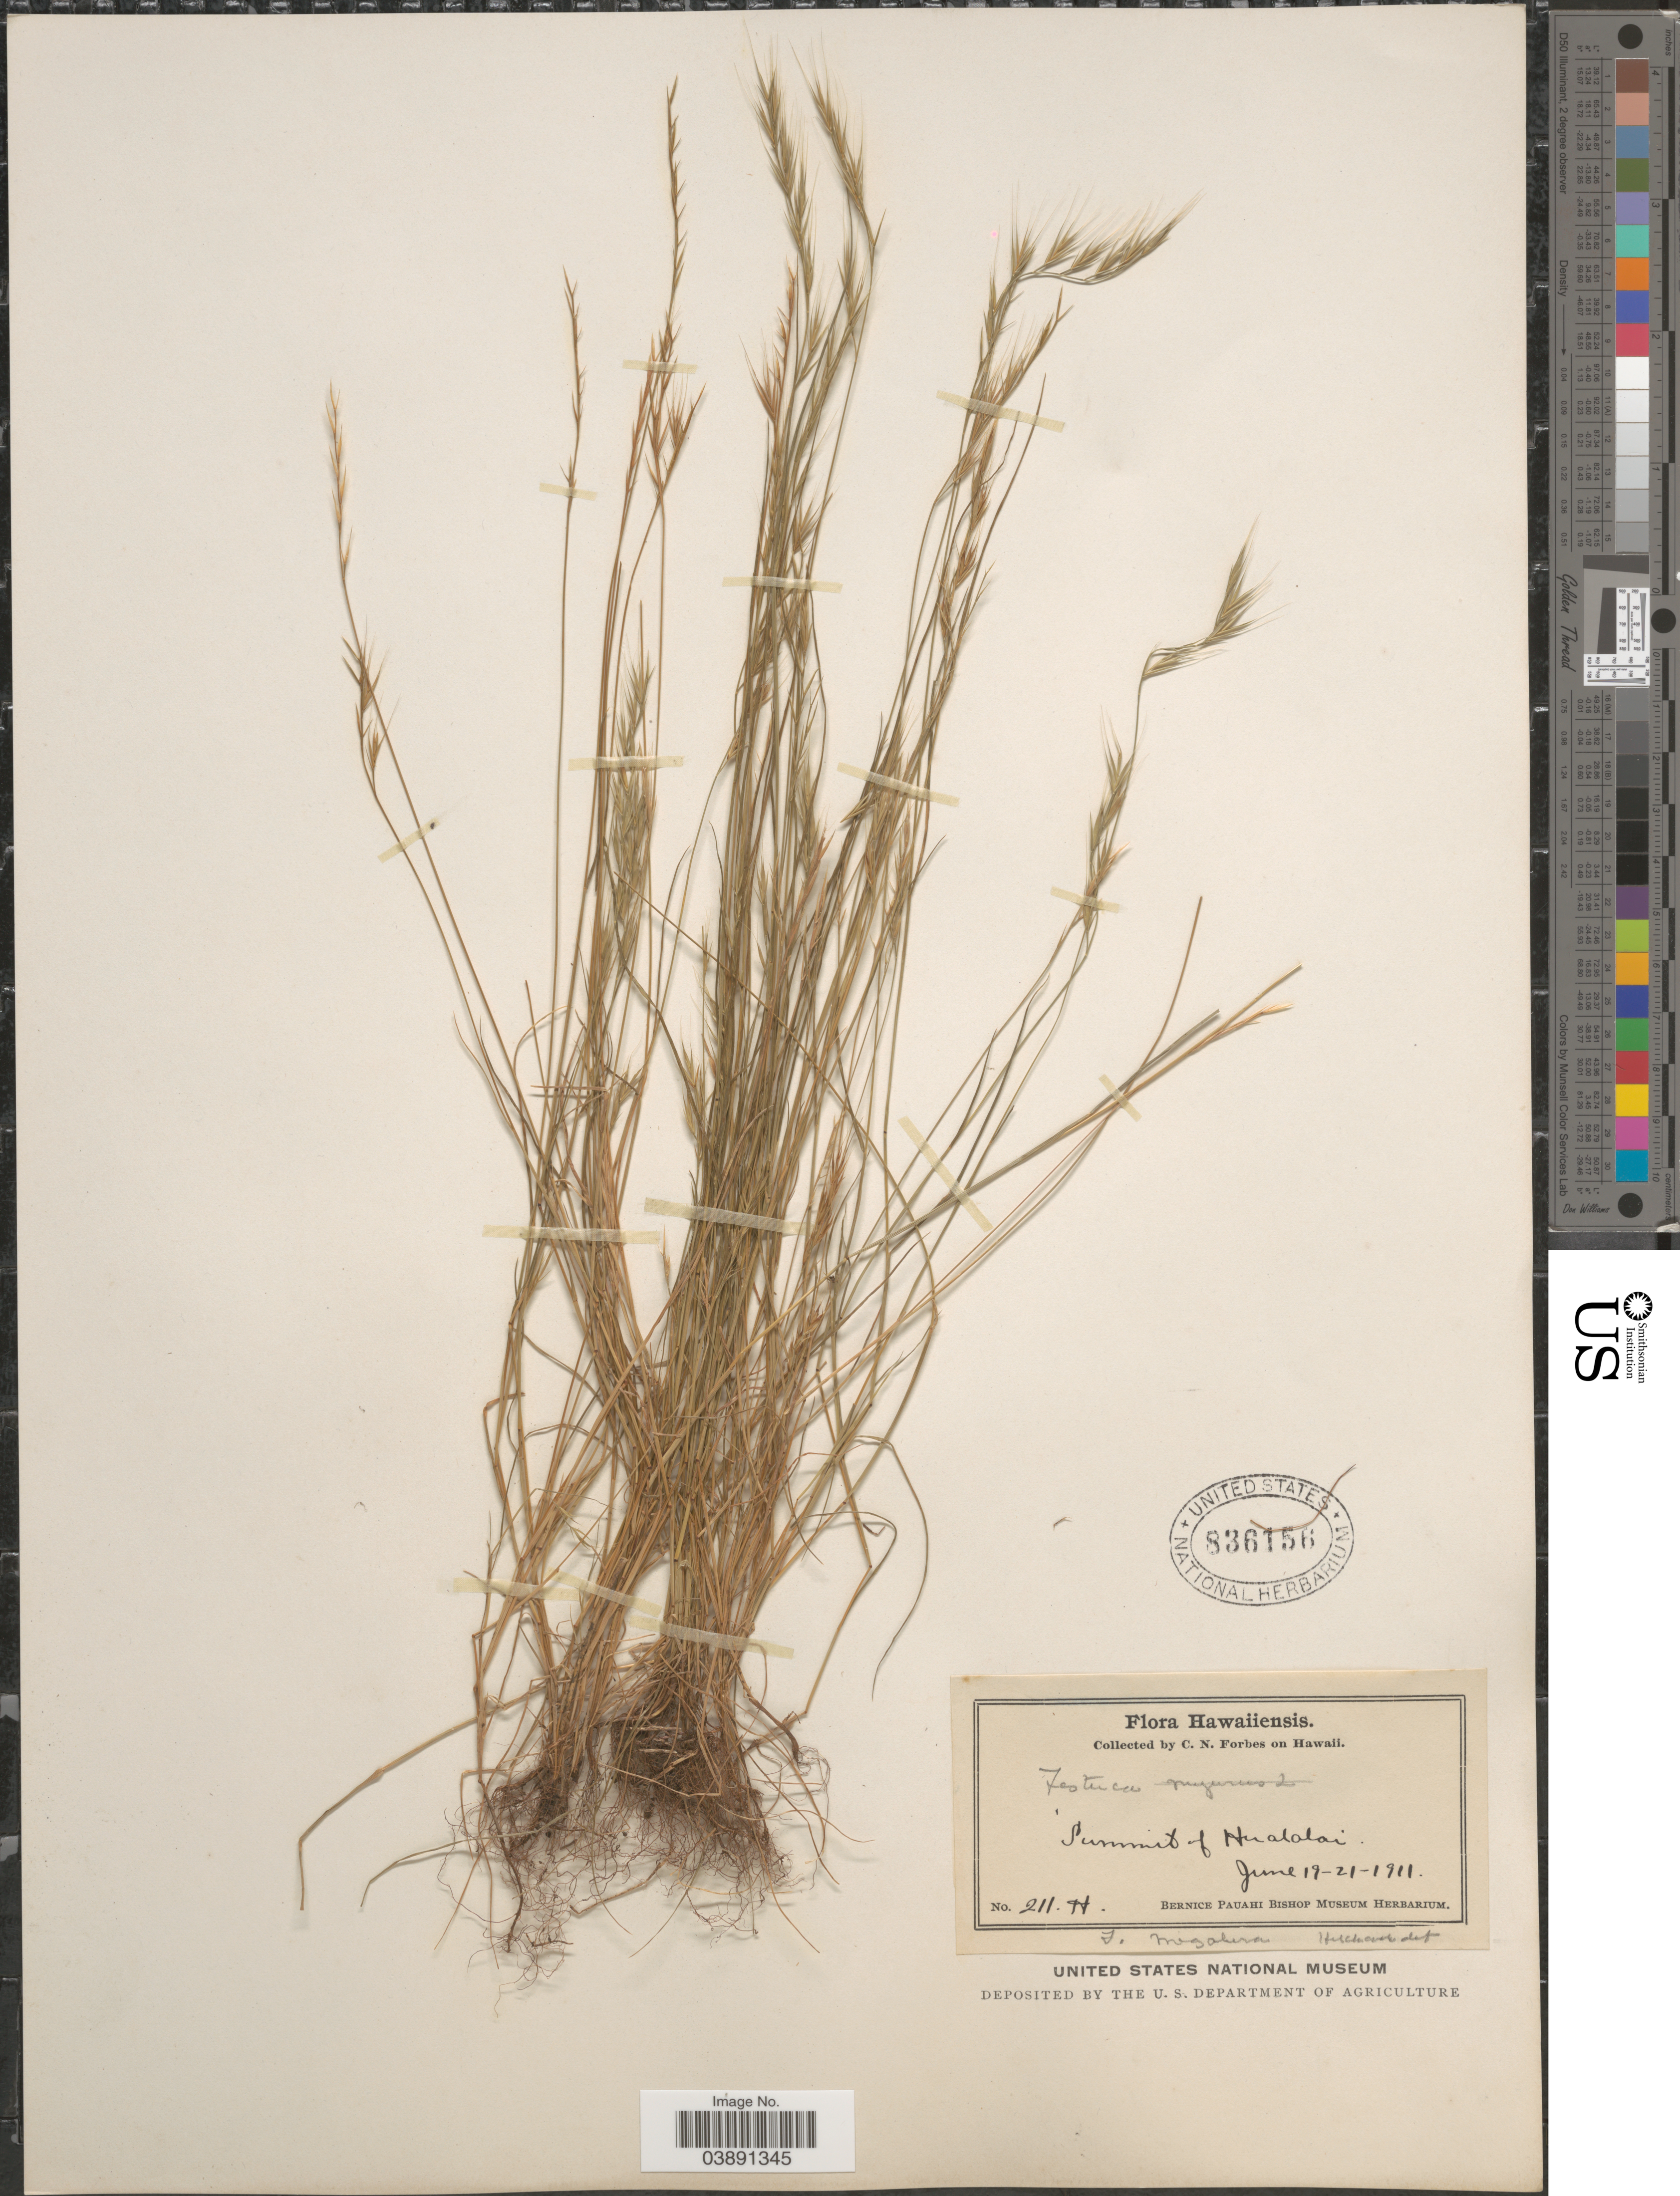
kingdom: Plantae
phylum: Tracheophyta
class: Liliopsida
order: Poales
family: Poaceae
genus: Festuca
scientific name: Festuca bromoides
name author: L.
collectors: C. N. Forbes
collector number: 211 H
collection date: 1911-06-19/1911-06-21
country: United States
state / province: Hawaii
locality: Summit of Hualalai.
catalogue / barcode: US 836156